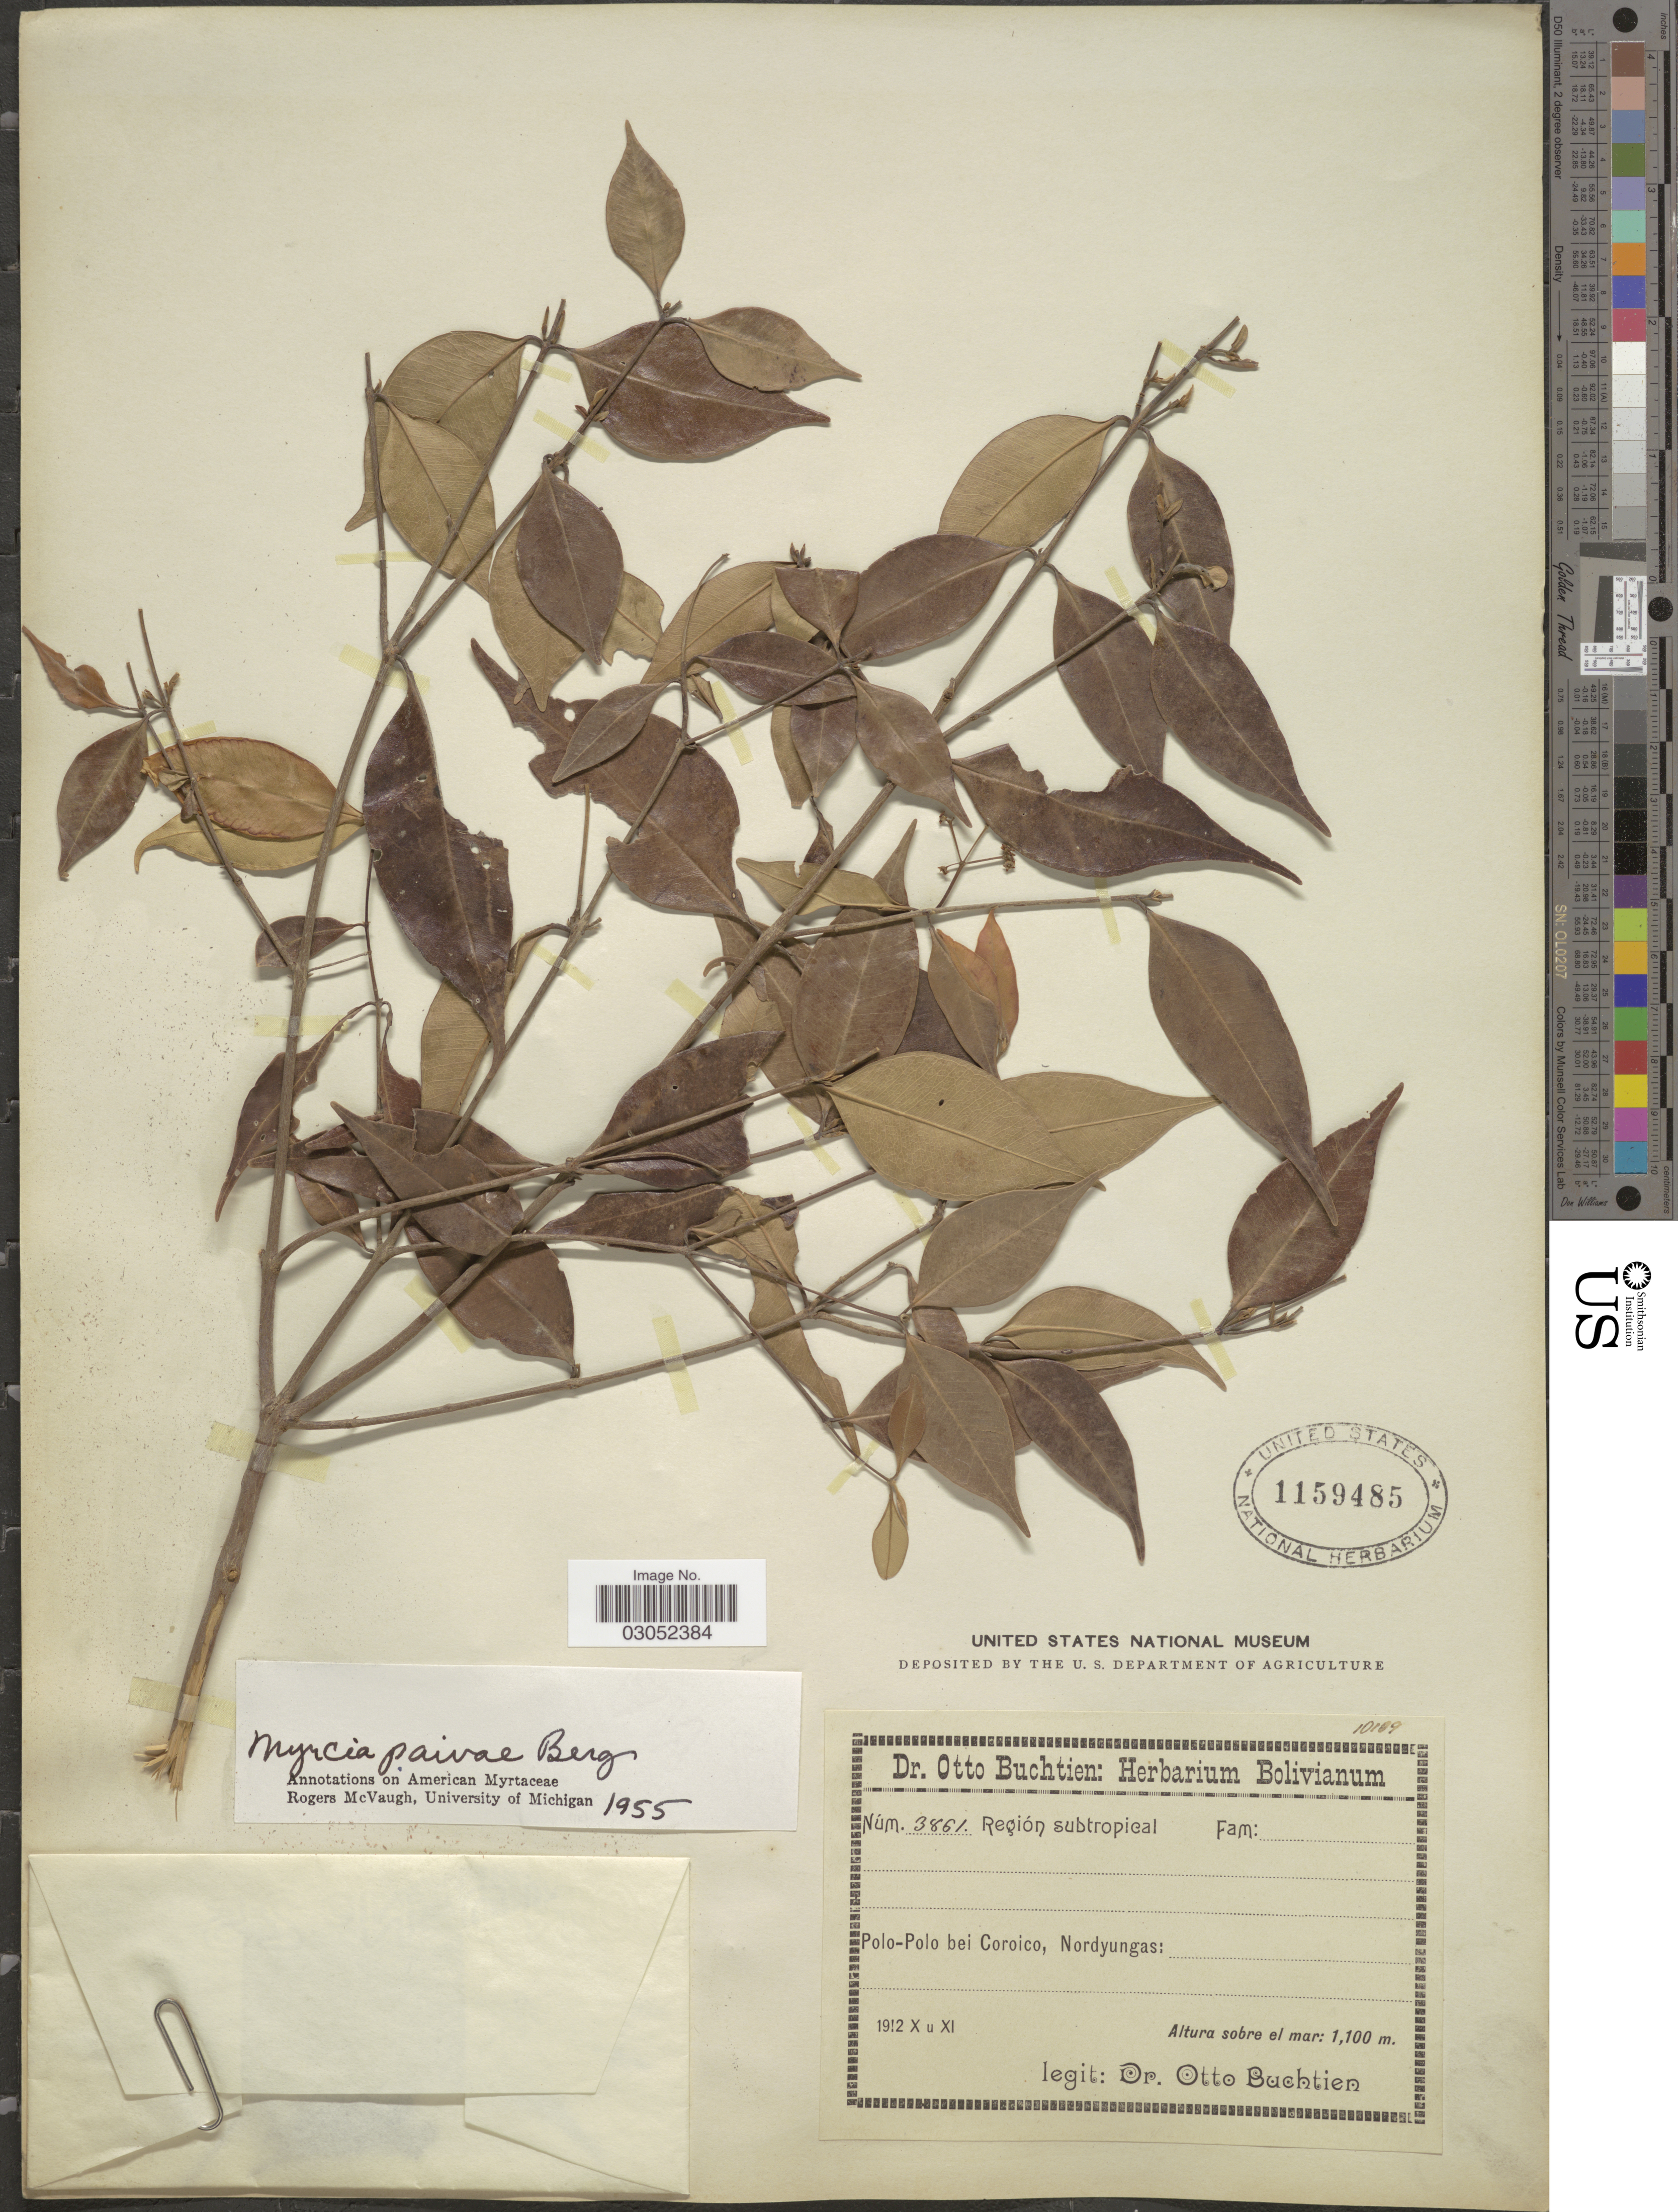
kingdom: Plantae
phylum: Tracheophyta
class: Magnoliopsida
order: Myrtales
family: Myrtaceae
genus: Myrcia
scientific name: Myrcia paivae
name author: O. Berg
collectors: O. Buchtien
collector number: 3861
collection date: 1912-10/1912-11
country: Bolivia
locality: Polo-Polo bei Coroico, Nordyungas.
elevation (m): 1100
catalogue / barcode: US 1159485